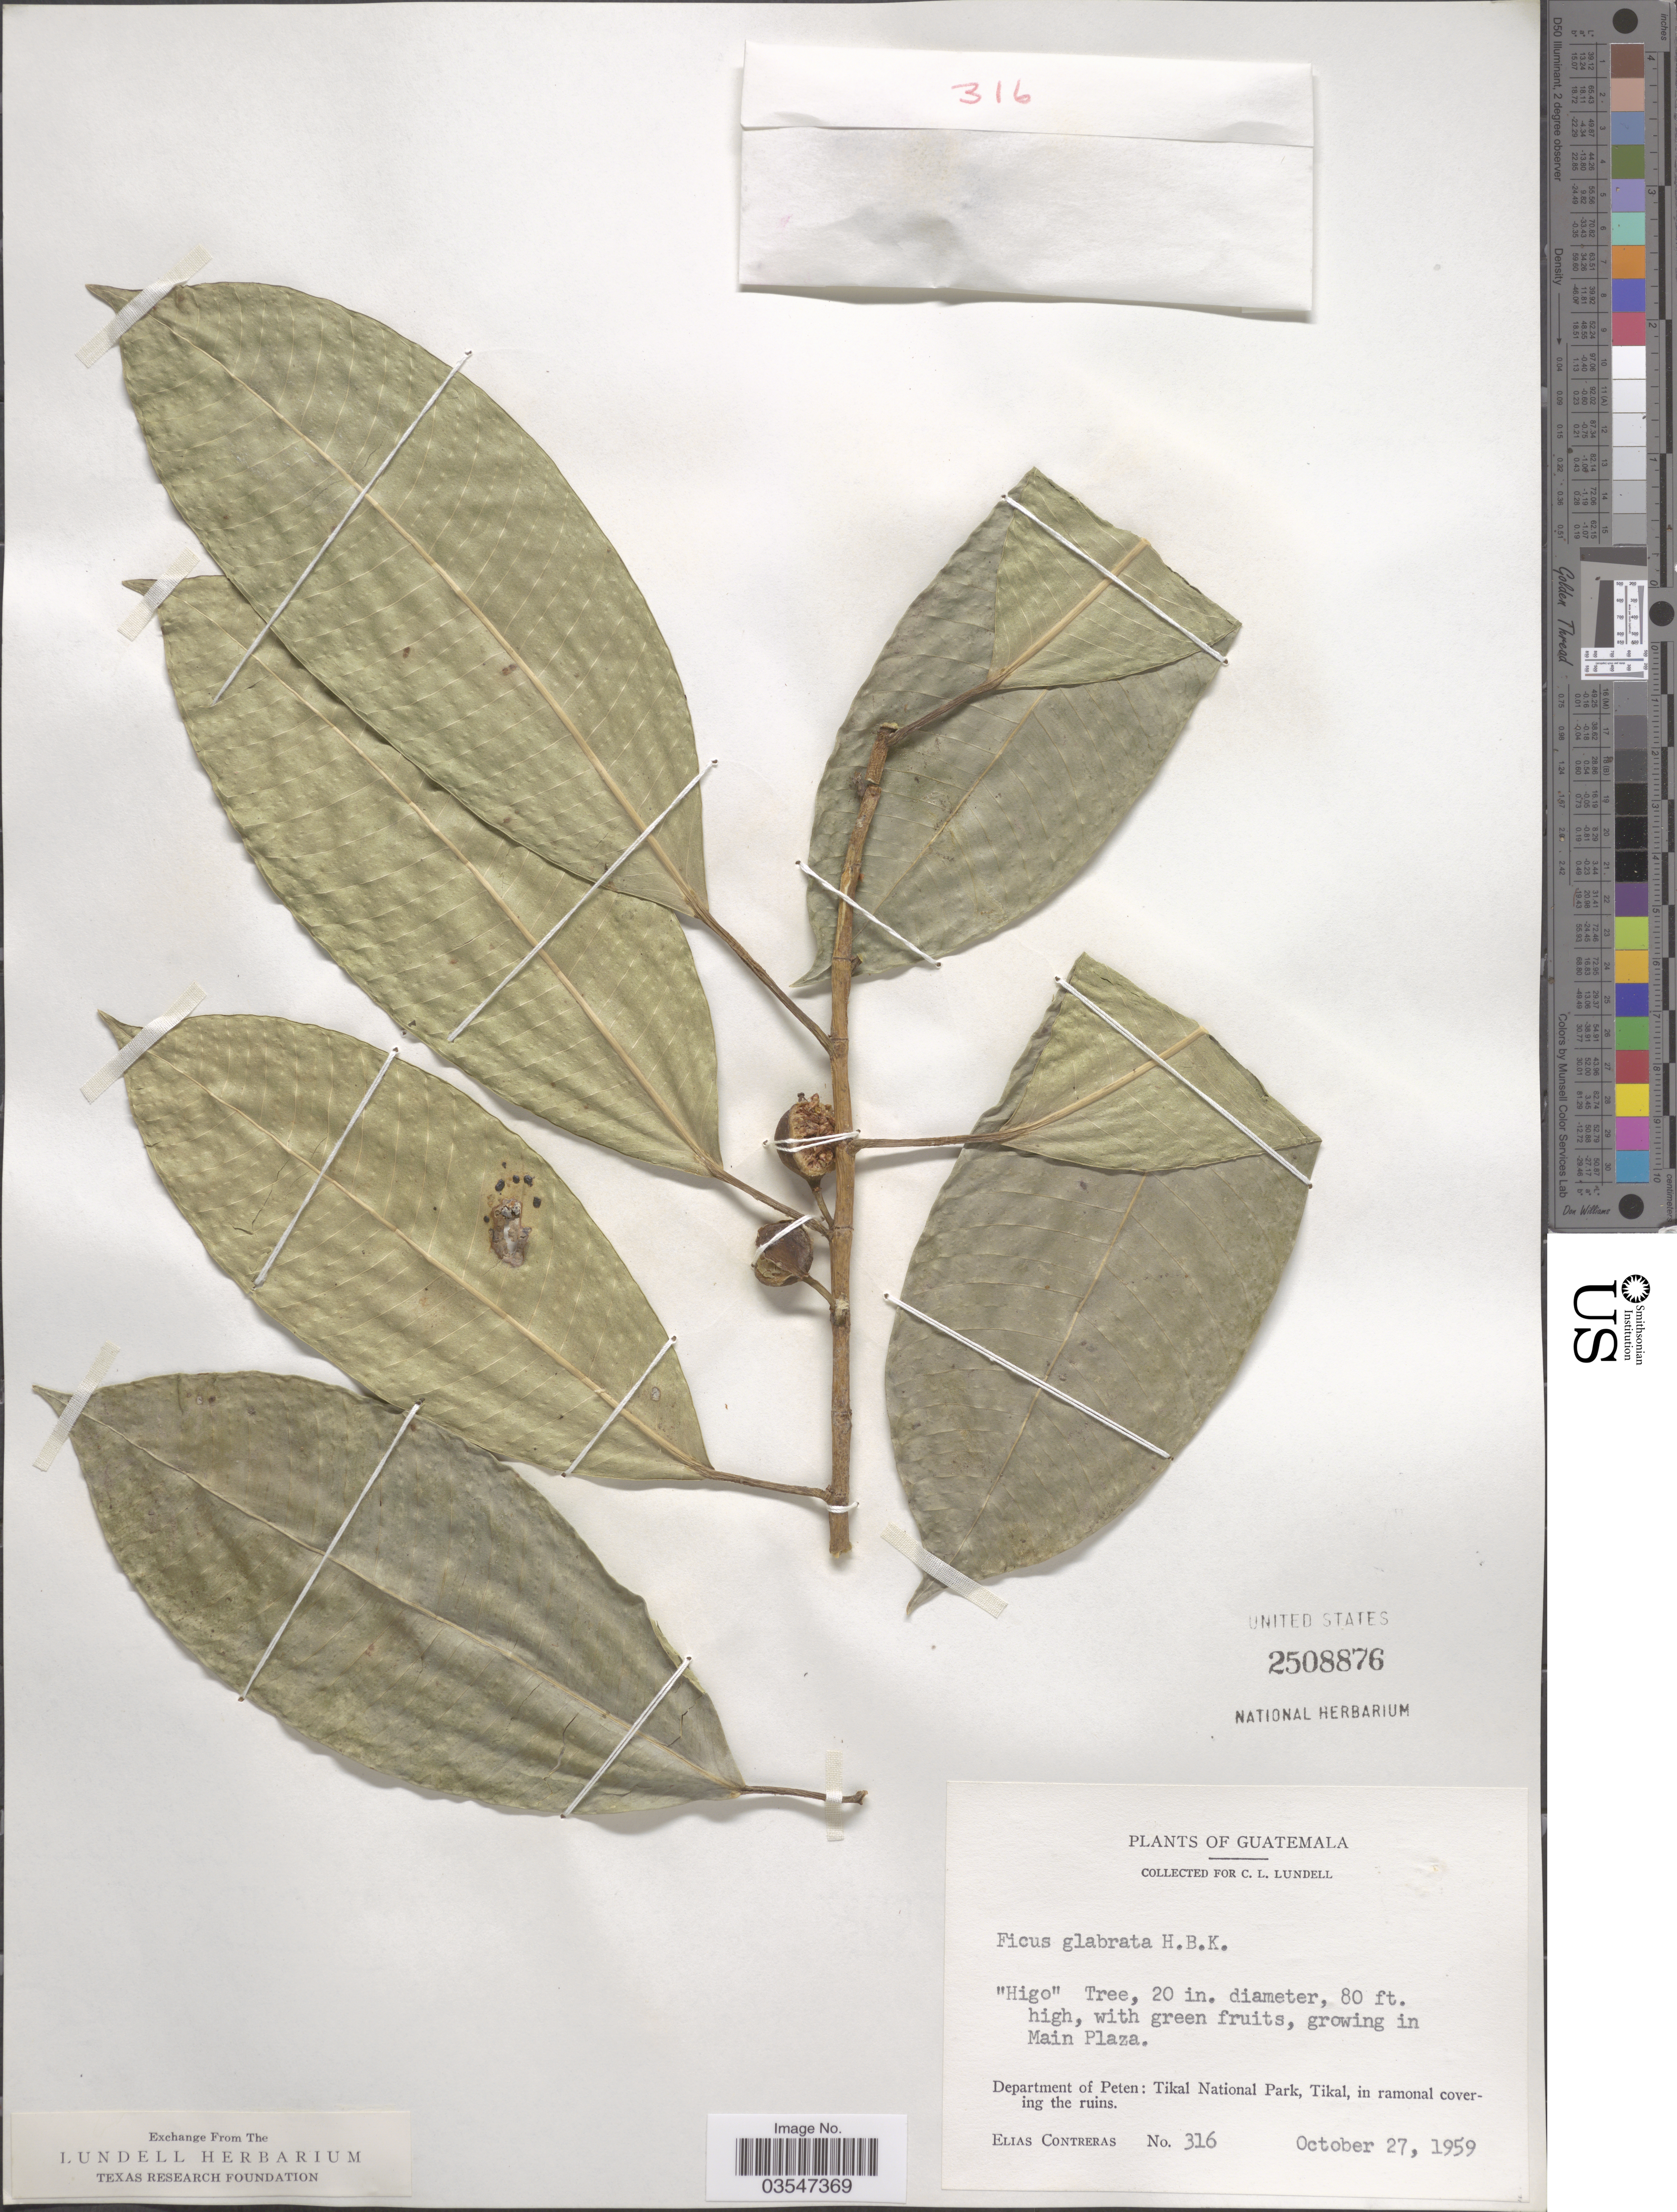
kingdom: Plantae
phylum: Tracheophyta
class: Magnoliopsida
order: Rosales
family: Moraceae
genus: Ficus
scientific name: Ficus insipida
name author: Willd.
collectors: E. Contreras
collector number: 316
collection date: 1959-10-27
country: Guatemala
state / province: El Peten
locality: Main Plaza. Department of Peten: Tikal National Park, Tikal, in ramonal covering the ruins.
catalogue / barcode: US 2508876